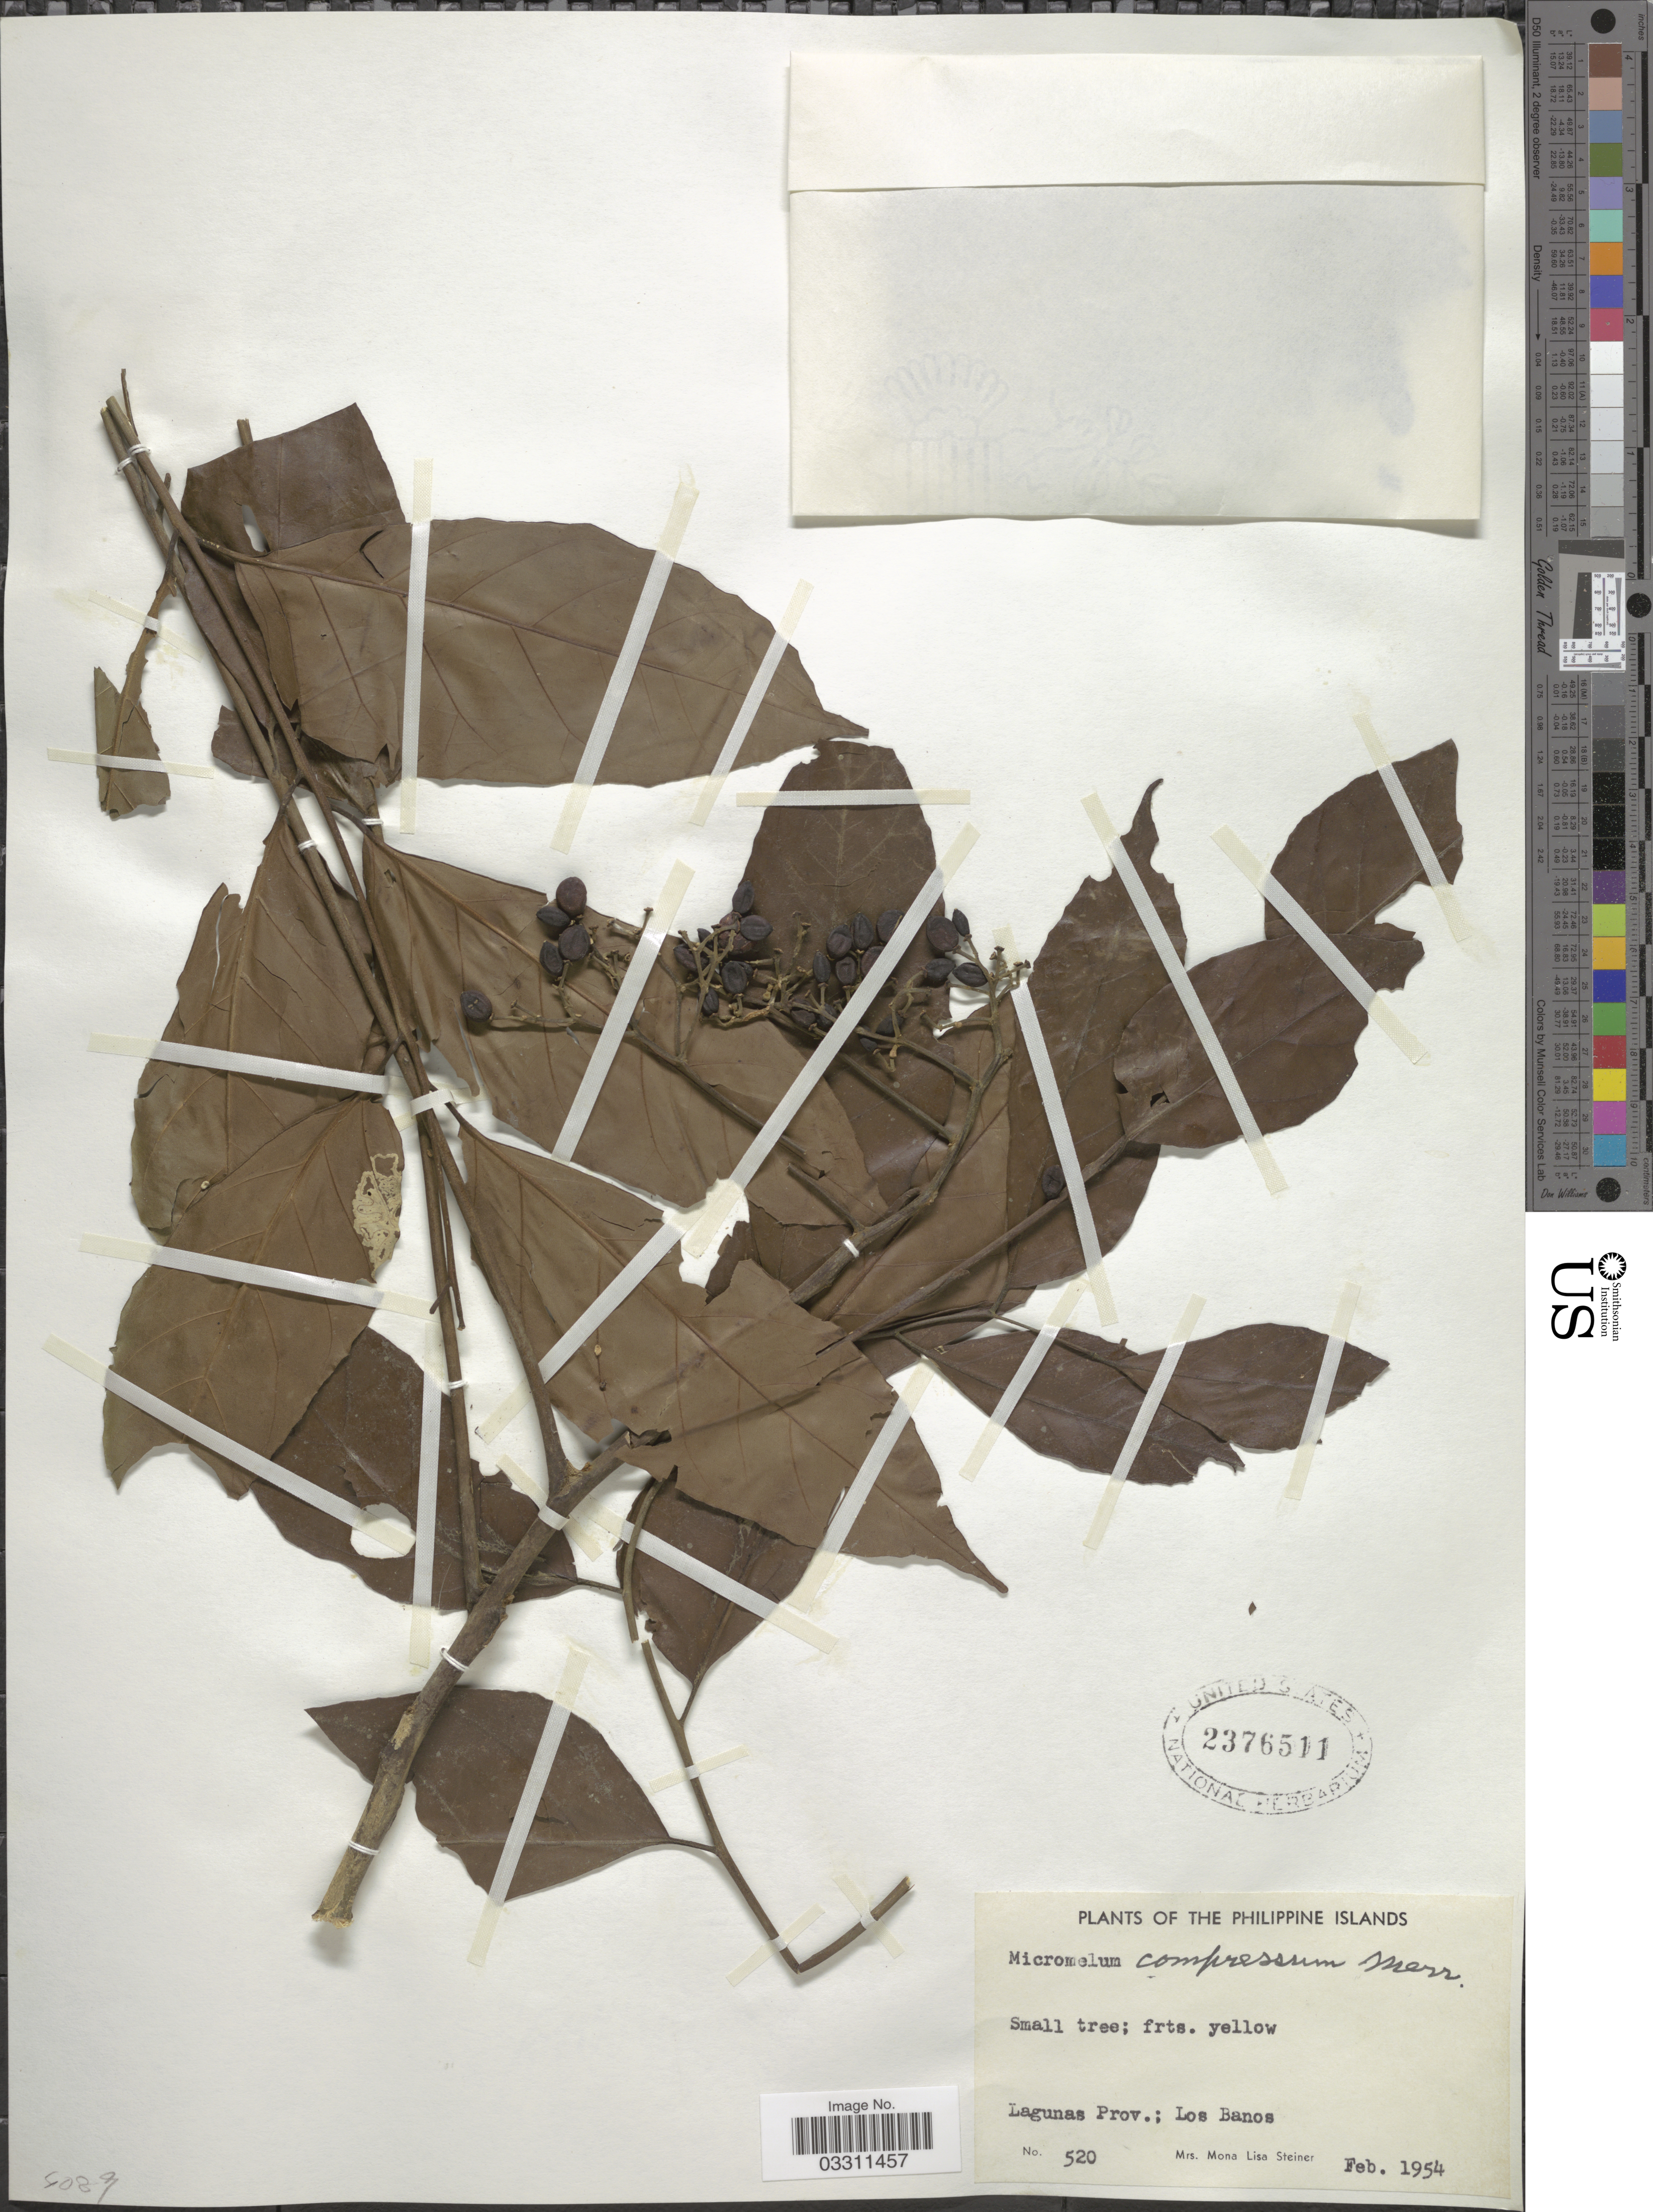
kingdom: Plantae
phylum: Tracheophyta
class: Magnoliopsida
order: Sapindales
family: Rutaceae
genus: Micromelum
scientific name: Micromelum compressum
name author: (Blanco) Merr.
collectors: M. Steiner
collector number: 520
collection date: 1954-02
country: Philippines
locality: Lagunas Prov.: Los Banos.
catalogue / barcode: US 2376511